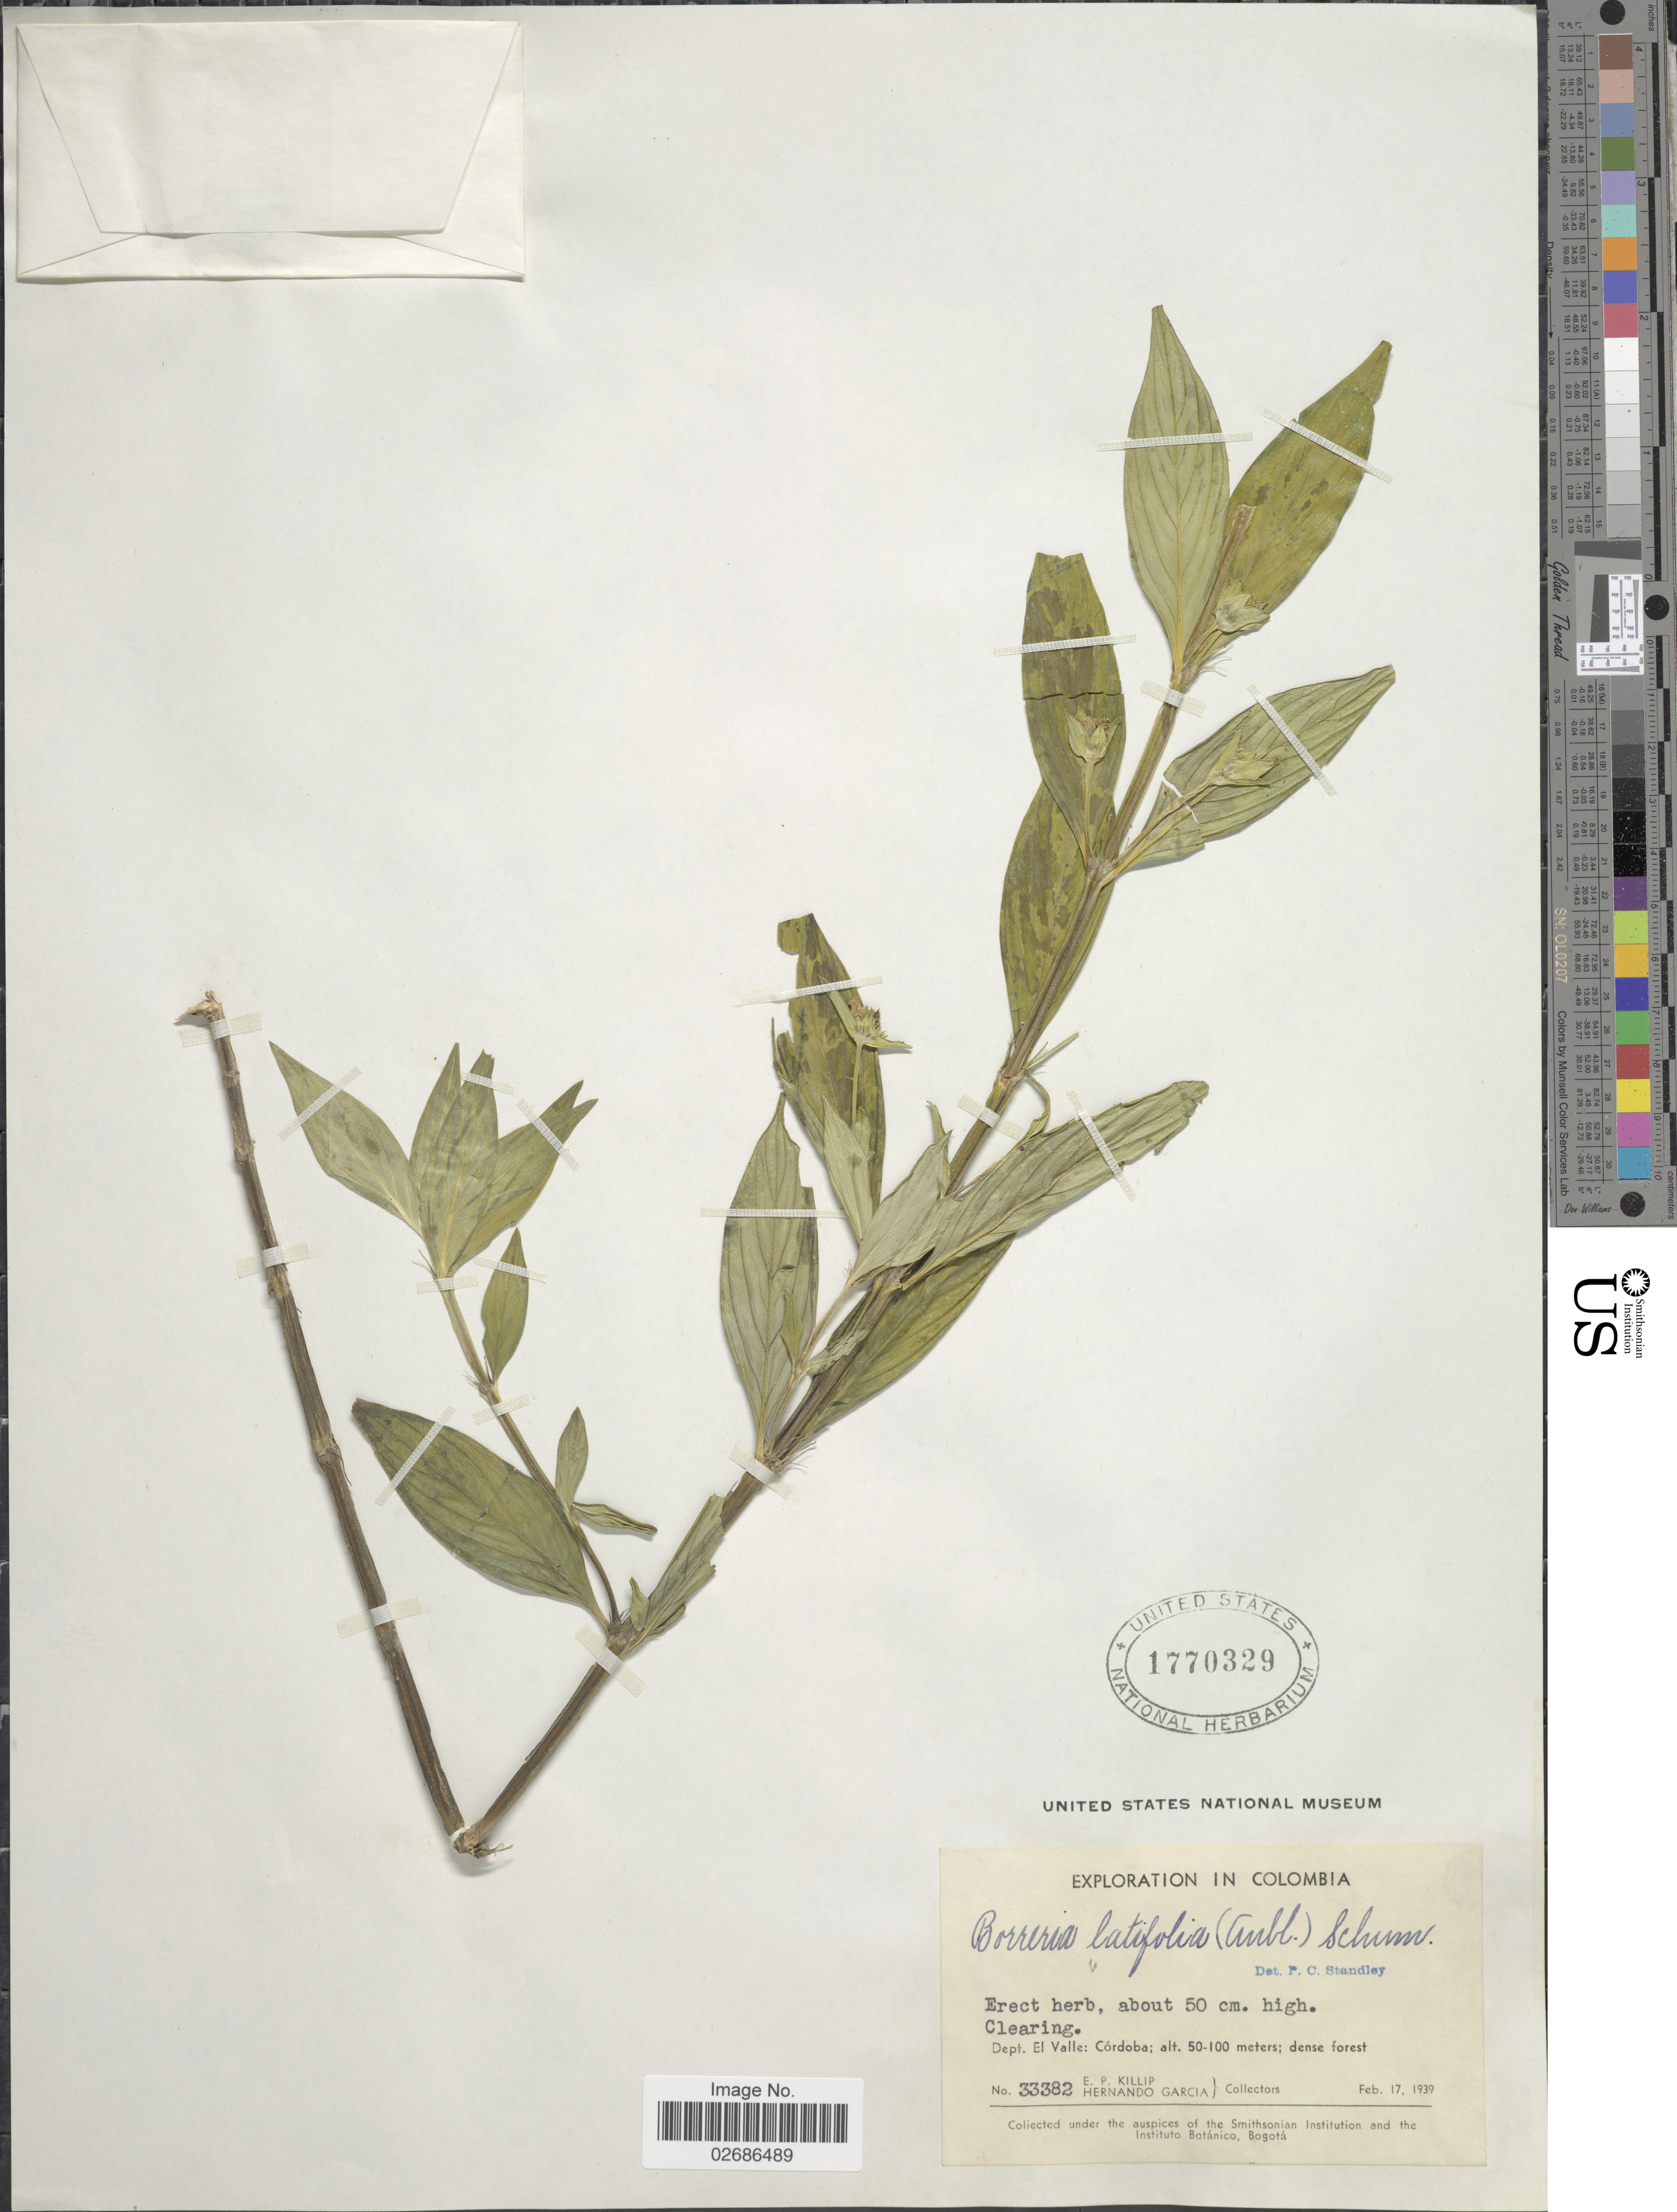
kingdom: Plantae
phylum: Tracheophyta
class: Magnoliopsida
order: Gentianales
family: Rubiaceae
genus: Borreria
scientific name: Borreria latifolia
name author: (Aubl.) K. Schum.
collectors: E. P. Killip & H. Garcia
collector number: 33382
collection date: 1939-02-17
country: Colombia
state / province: Córdoba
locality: Dept. El Valle: Cordoba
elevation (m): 50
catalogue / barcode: US 1770329